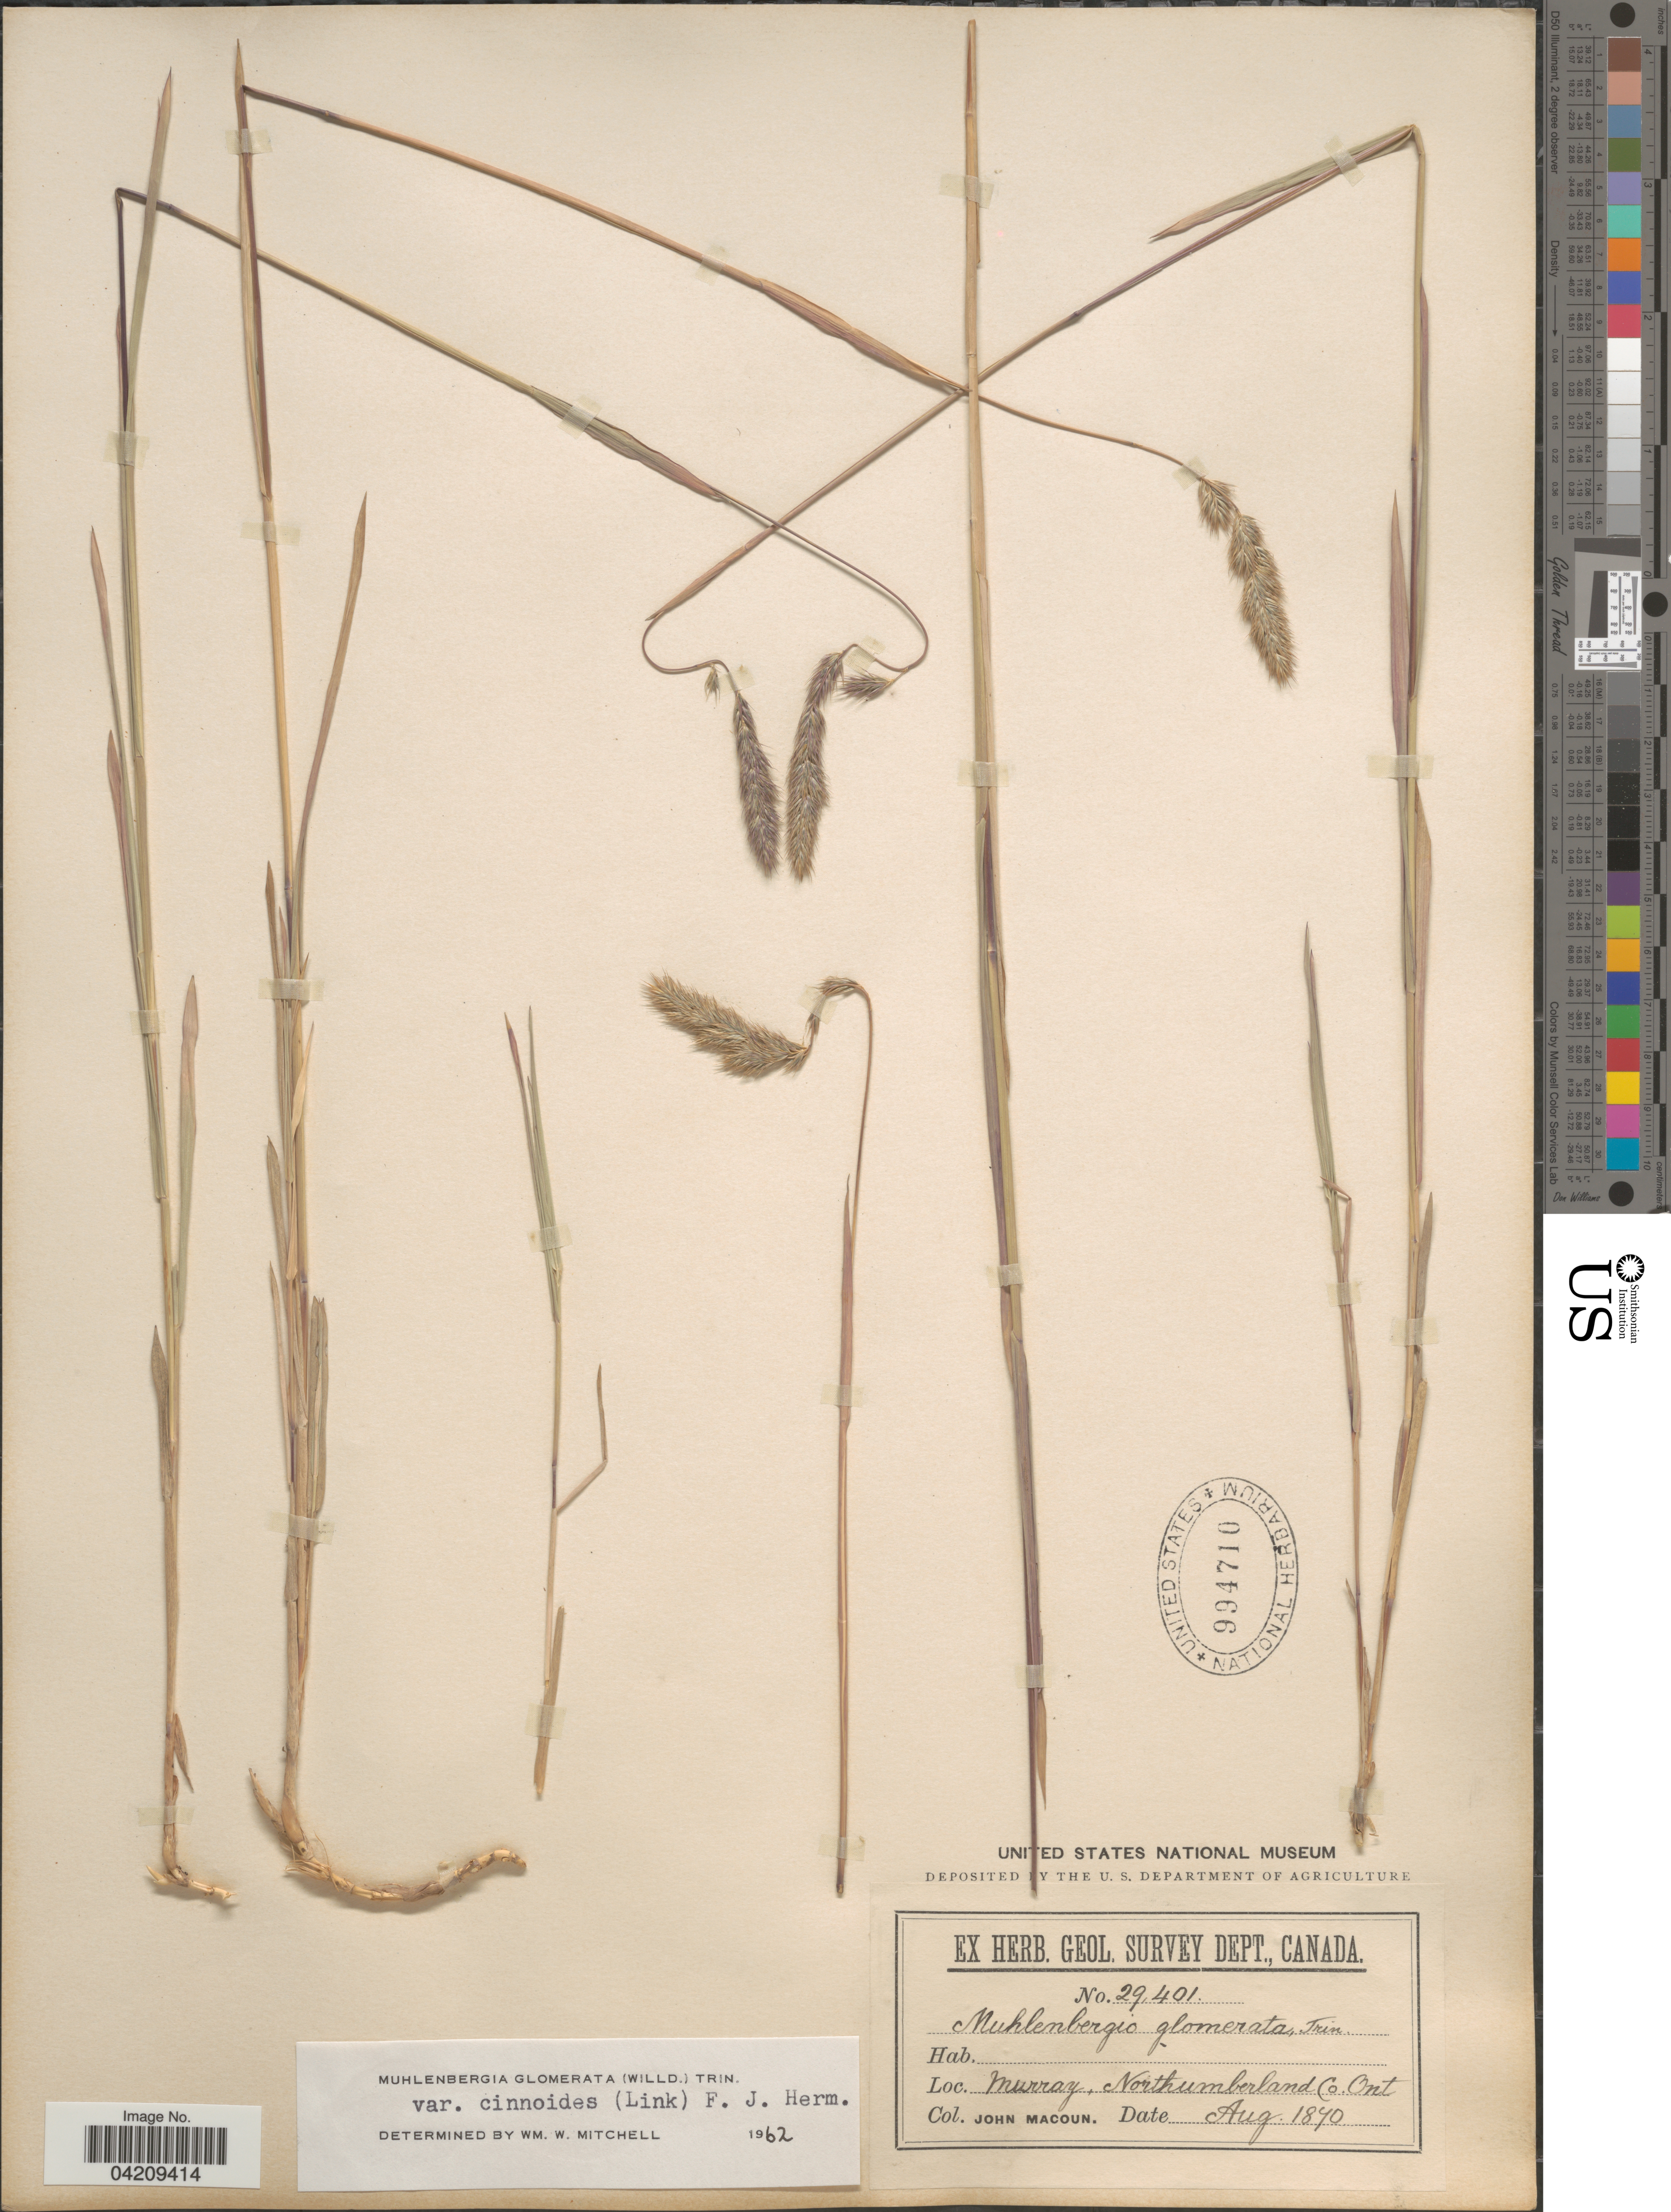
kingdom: Plantae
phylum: Tracheophyta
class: Liliopsida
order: Poales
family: Poaceae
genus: Muhlenbergia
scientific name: Muhlenbergia glomerata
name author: (Willd.) Trin.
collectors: J. Macoun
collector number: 29401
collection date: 1870-08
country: Canada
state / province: Ontario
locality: Geol. Survey Dept. Murray, Northumberland Co.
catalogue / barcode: US 994710